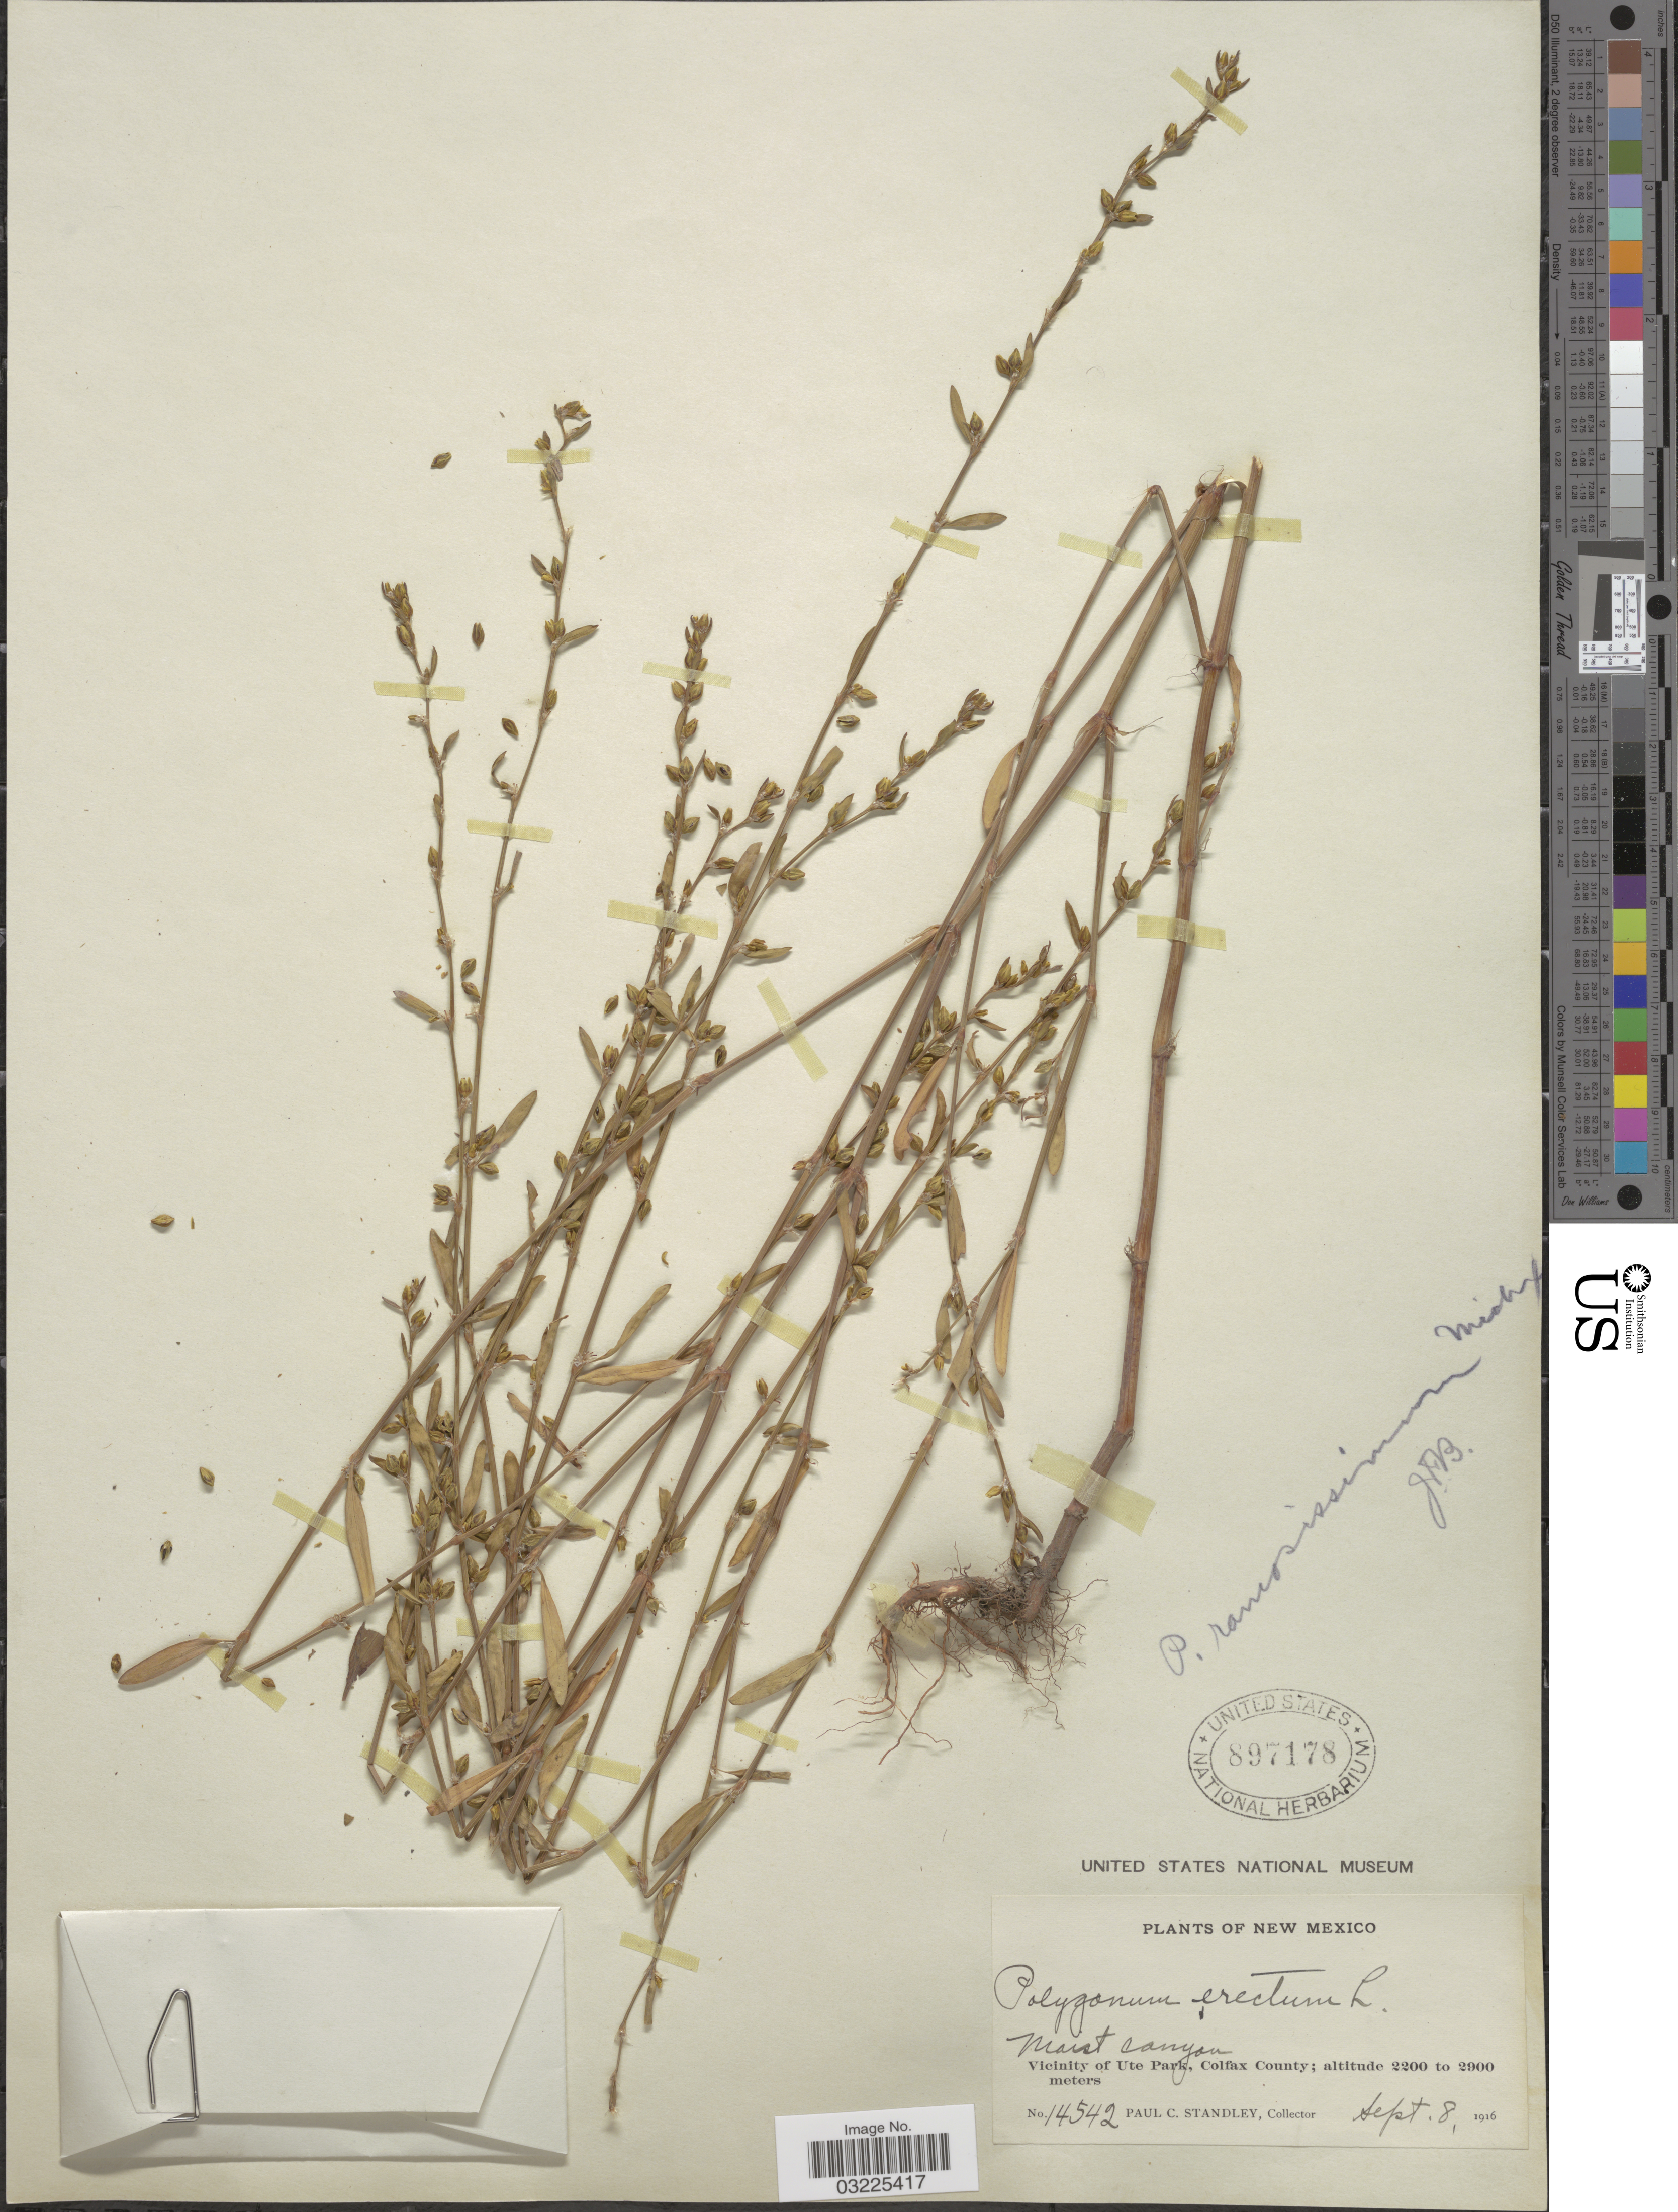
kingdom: Plantae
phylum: Tracheophyta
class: Magnoliopsida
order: Caryophyllales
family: Polygonaceae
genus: Polygonum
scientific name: Polygonum ramosissimum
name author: Michx.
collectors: P. C. Standley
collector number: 14542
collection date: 1916-09-08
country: United States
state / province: New Mexico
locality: Vicinity of Ute Park, Colfax County.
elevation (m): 2200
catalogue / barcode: US 897178